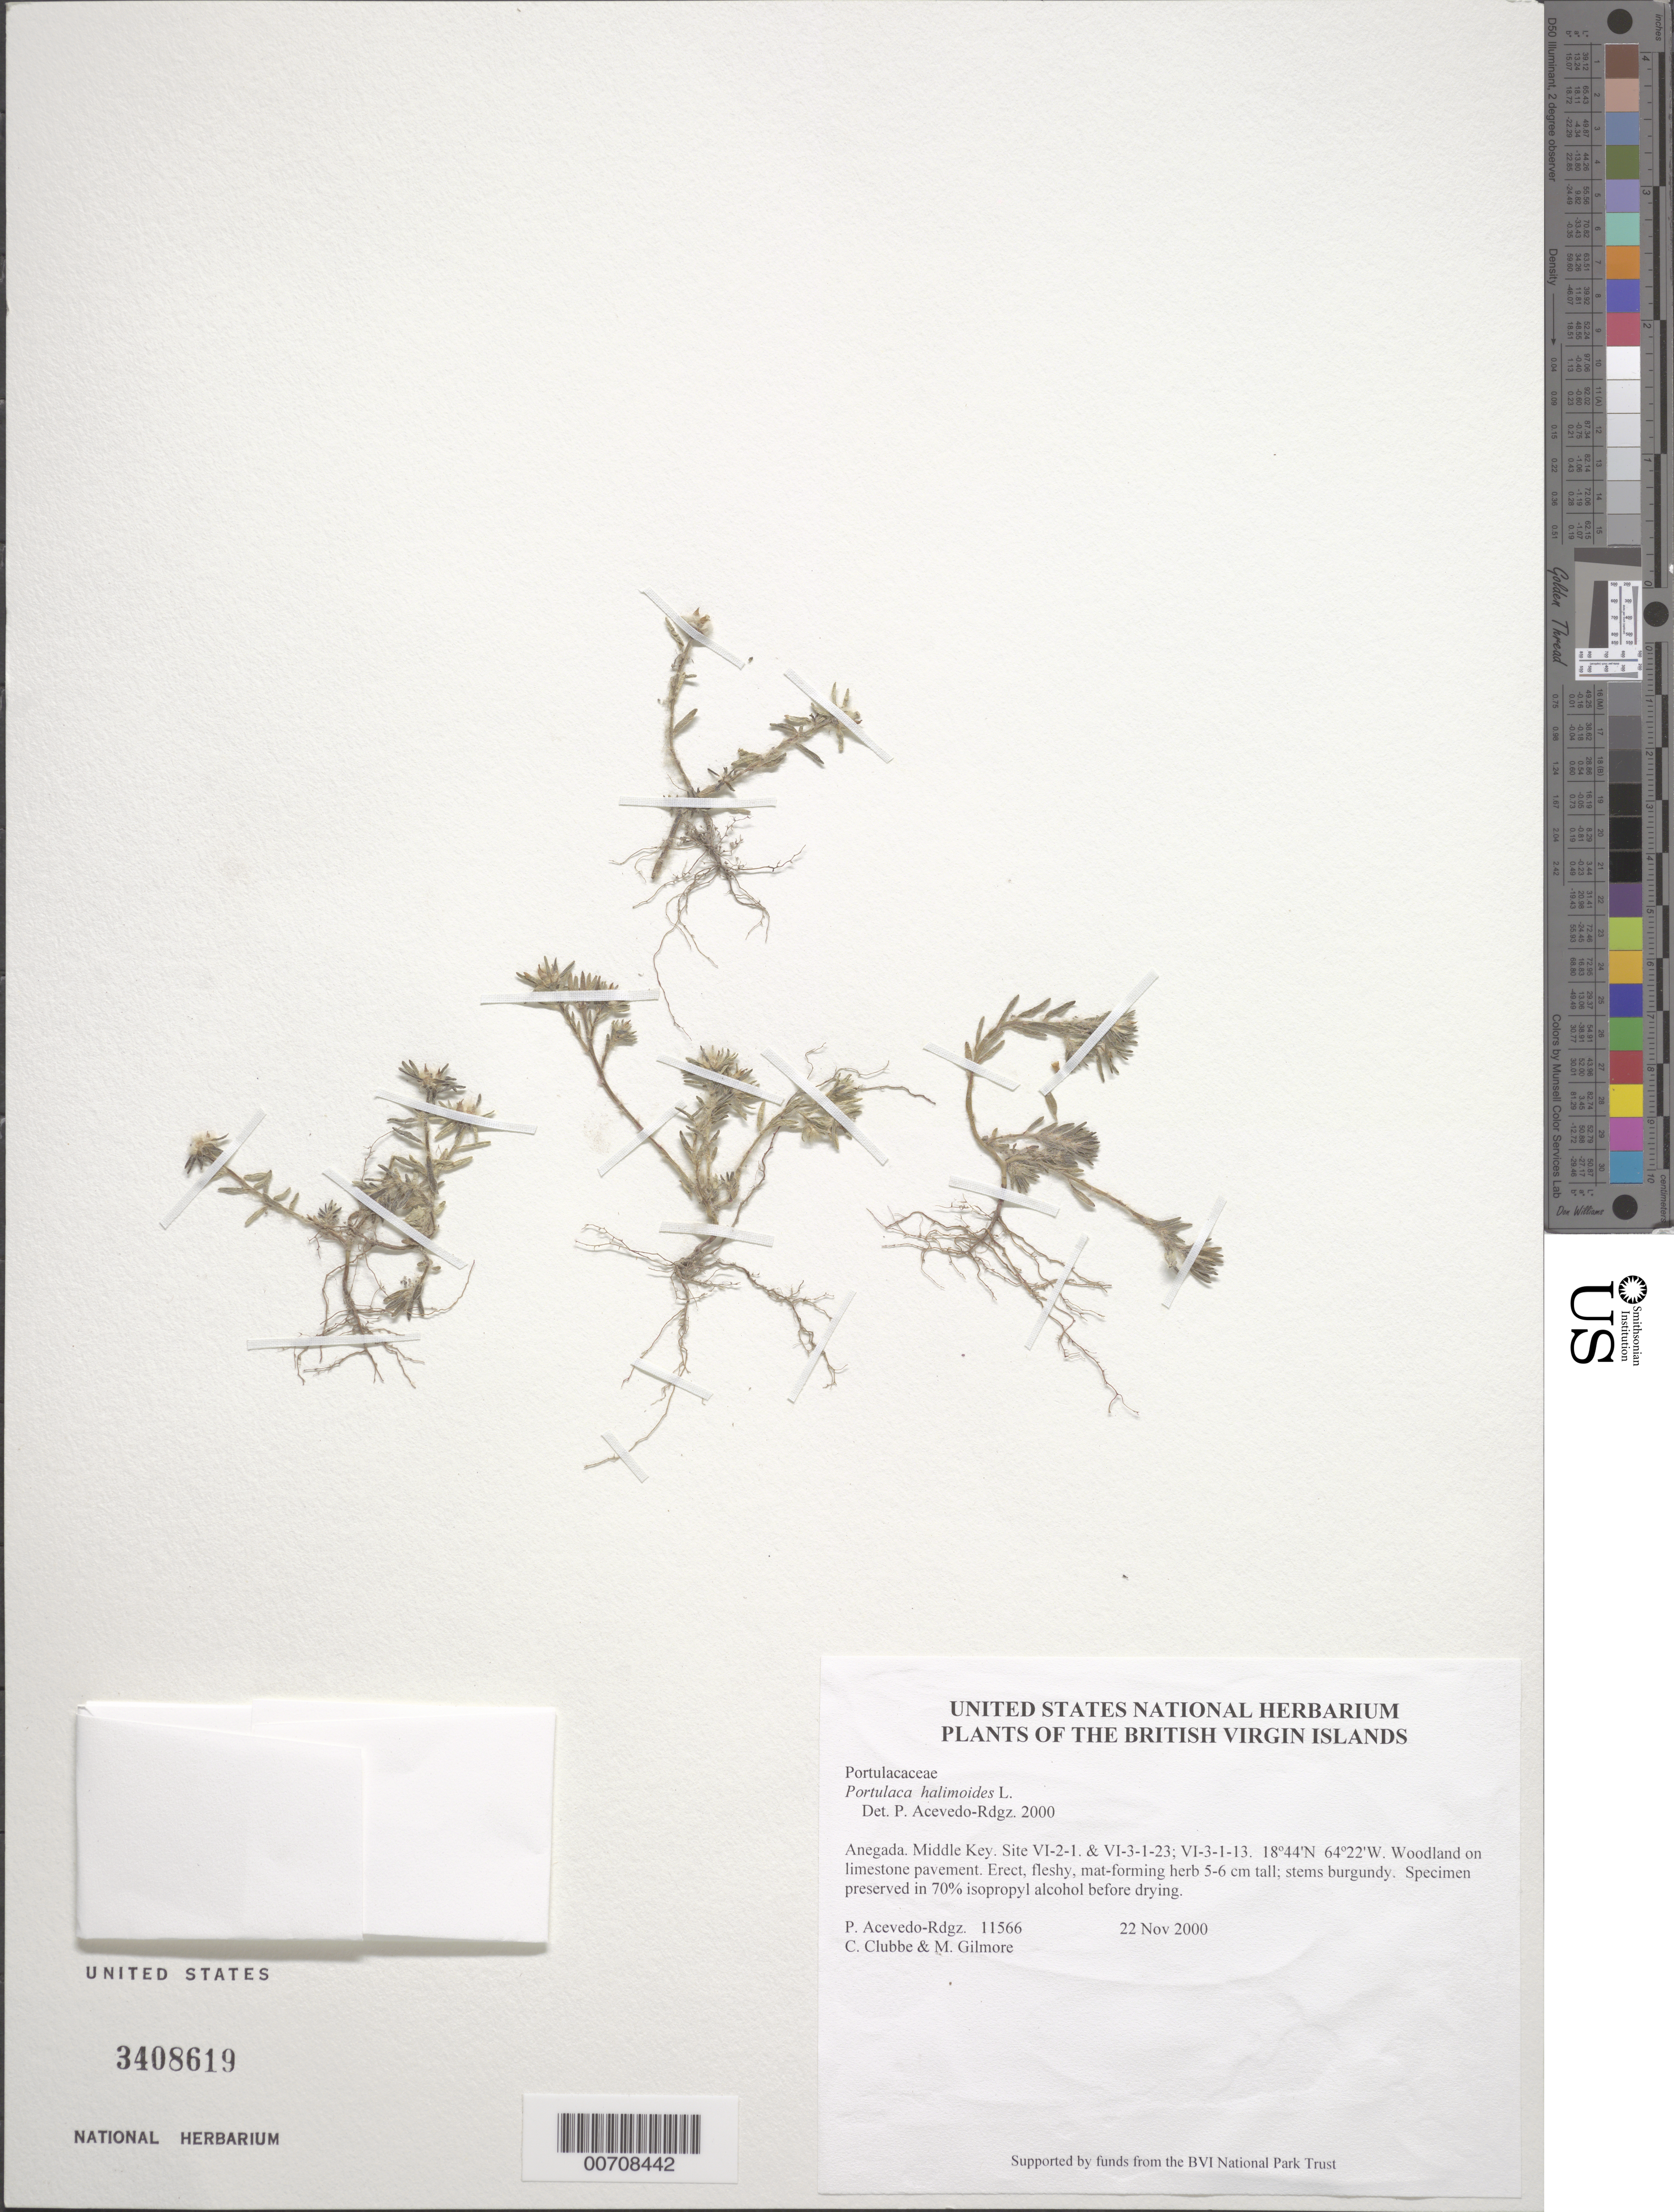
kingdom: Plantae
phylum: Tracheophyta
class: Magnoliopsida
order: Caryophyllales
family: Portulacaceae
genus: Portulaca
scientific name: Portulaca halimoides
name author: L.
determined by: Acevedo-Rodríguez, P., (BOT), Smithsonian Institution - National Museum of Natural History (UNITED STATES)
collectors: P. Acevedo-Rodr., C. Clubbe & M. Gilmore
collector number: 11566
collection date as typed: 22 Nov 2000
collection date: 2000-11-22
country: British Virgin Islands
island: Anegada I.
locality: Middle Key. Site VI-2-1. & VI-3-1-23; VI-3-1-13.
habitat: Woodland on limestone pavement.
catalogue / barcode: US 3408619